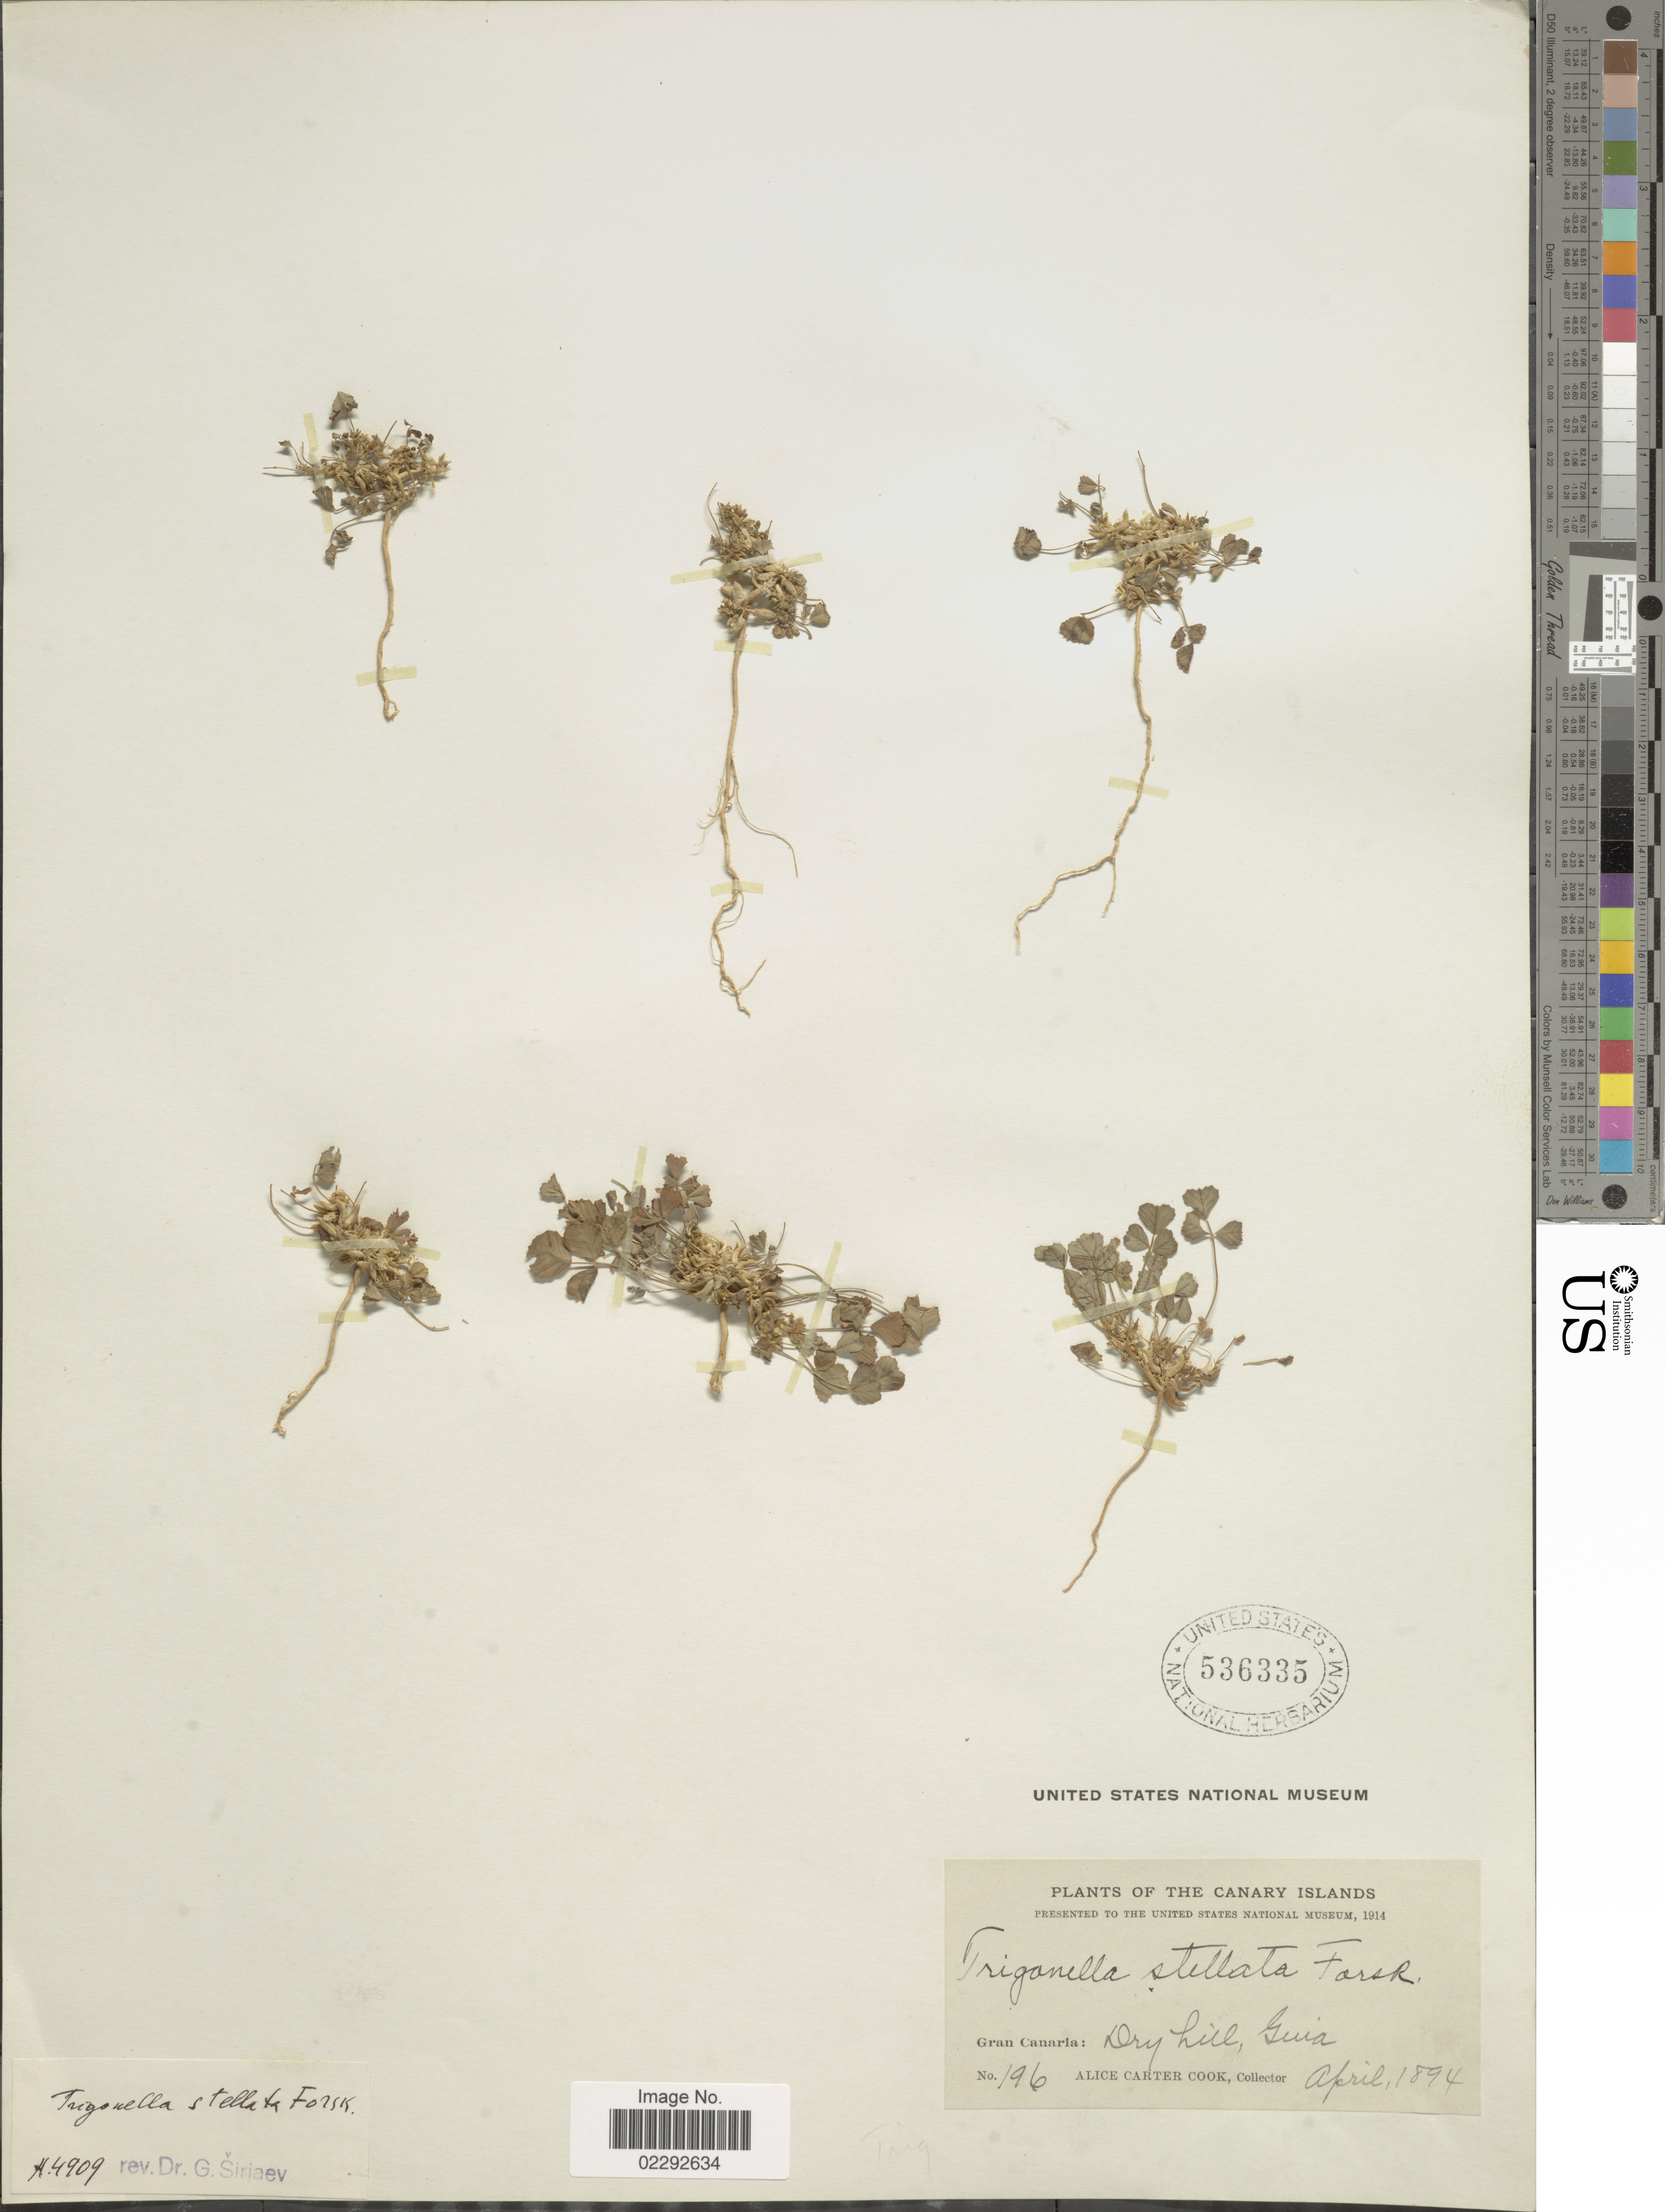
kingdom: Plantae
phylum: Tracheophyta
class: Magnoliopsida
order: Fabales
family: Fabaceae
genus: Trigonella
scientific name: Trigonella stellata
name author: Forssk.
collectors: Alice C. Cook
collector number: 196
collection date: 1894-04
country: Spain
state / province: Canarias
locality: Canary Islands. Gran Canaria: Guia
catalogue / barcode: US 536335